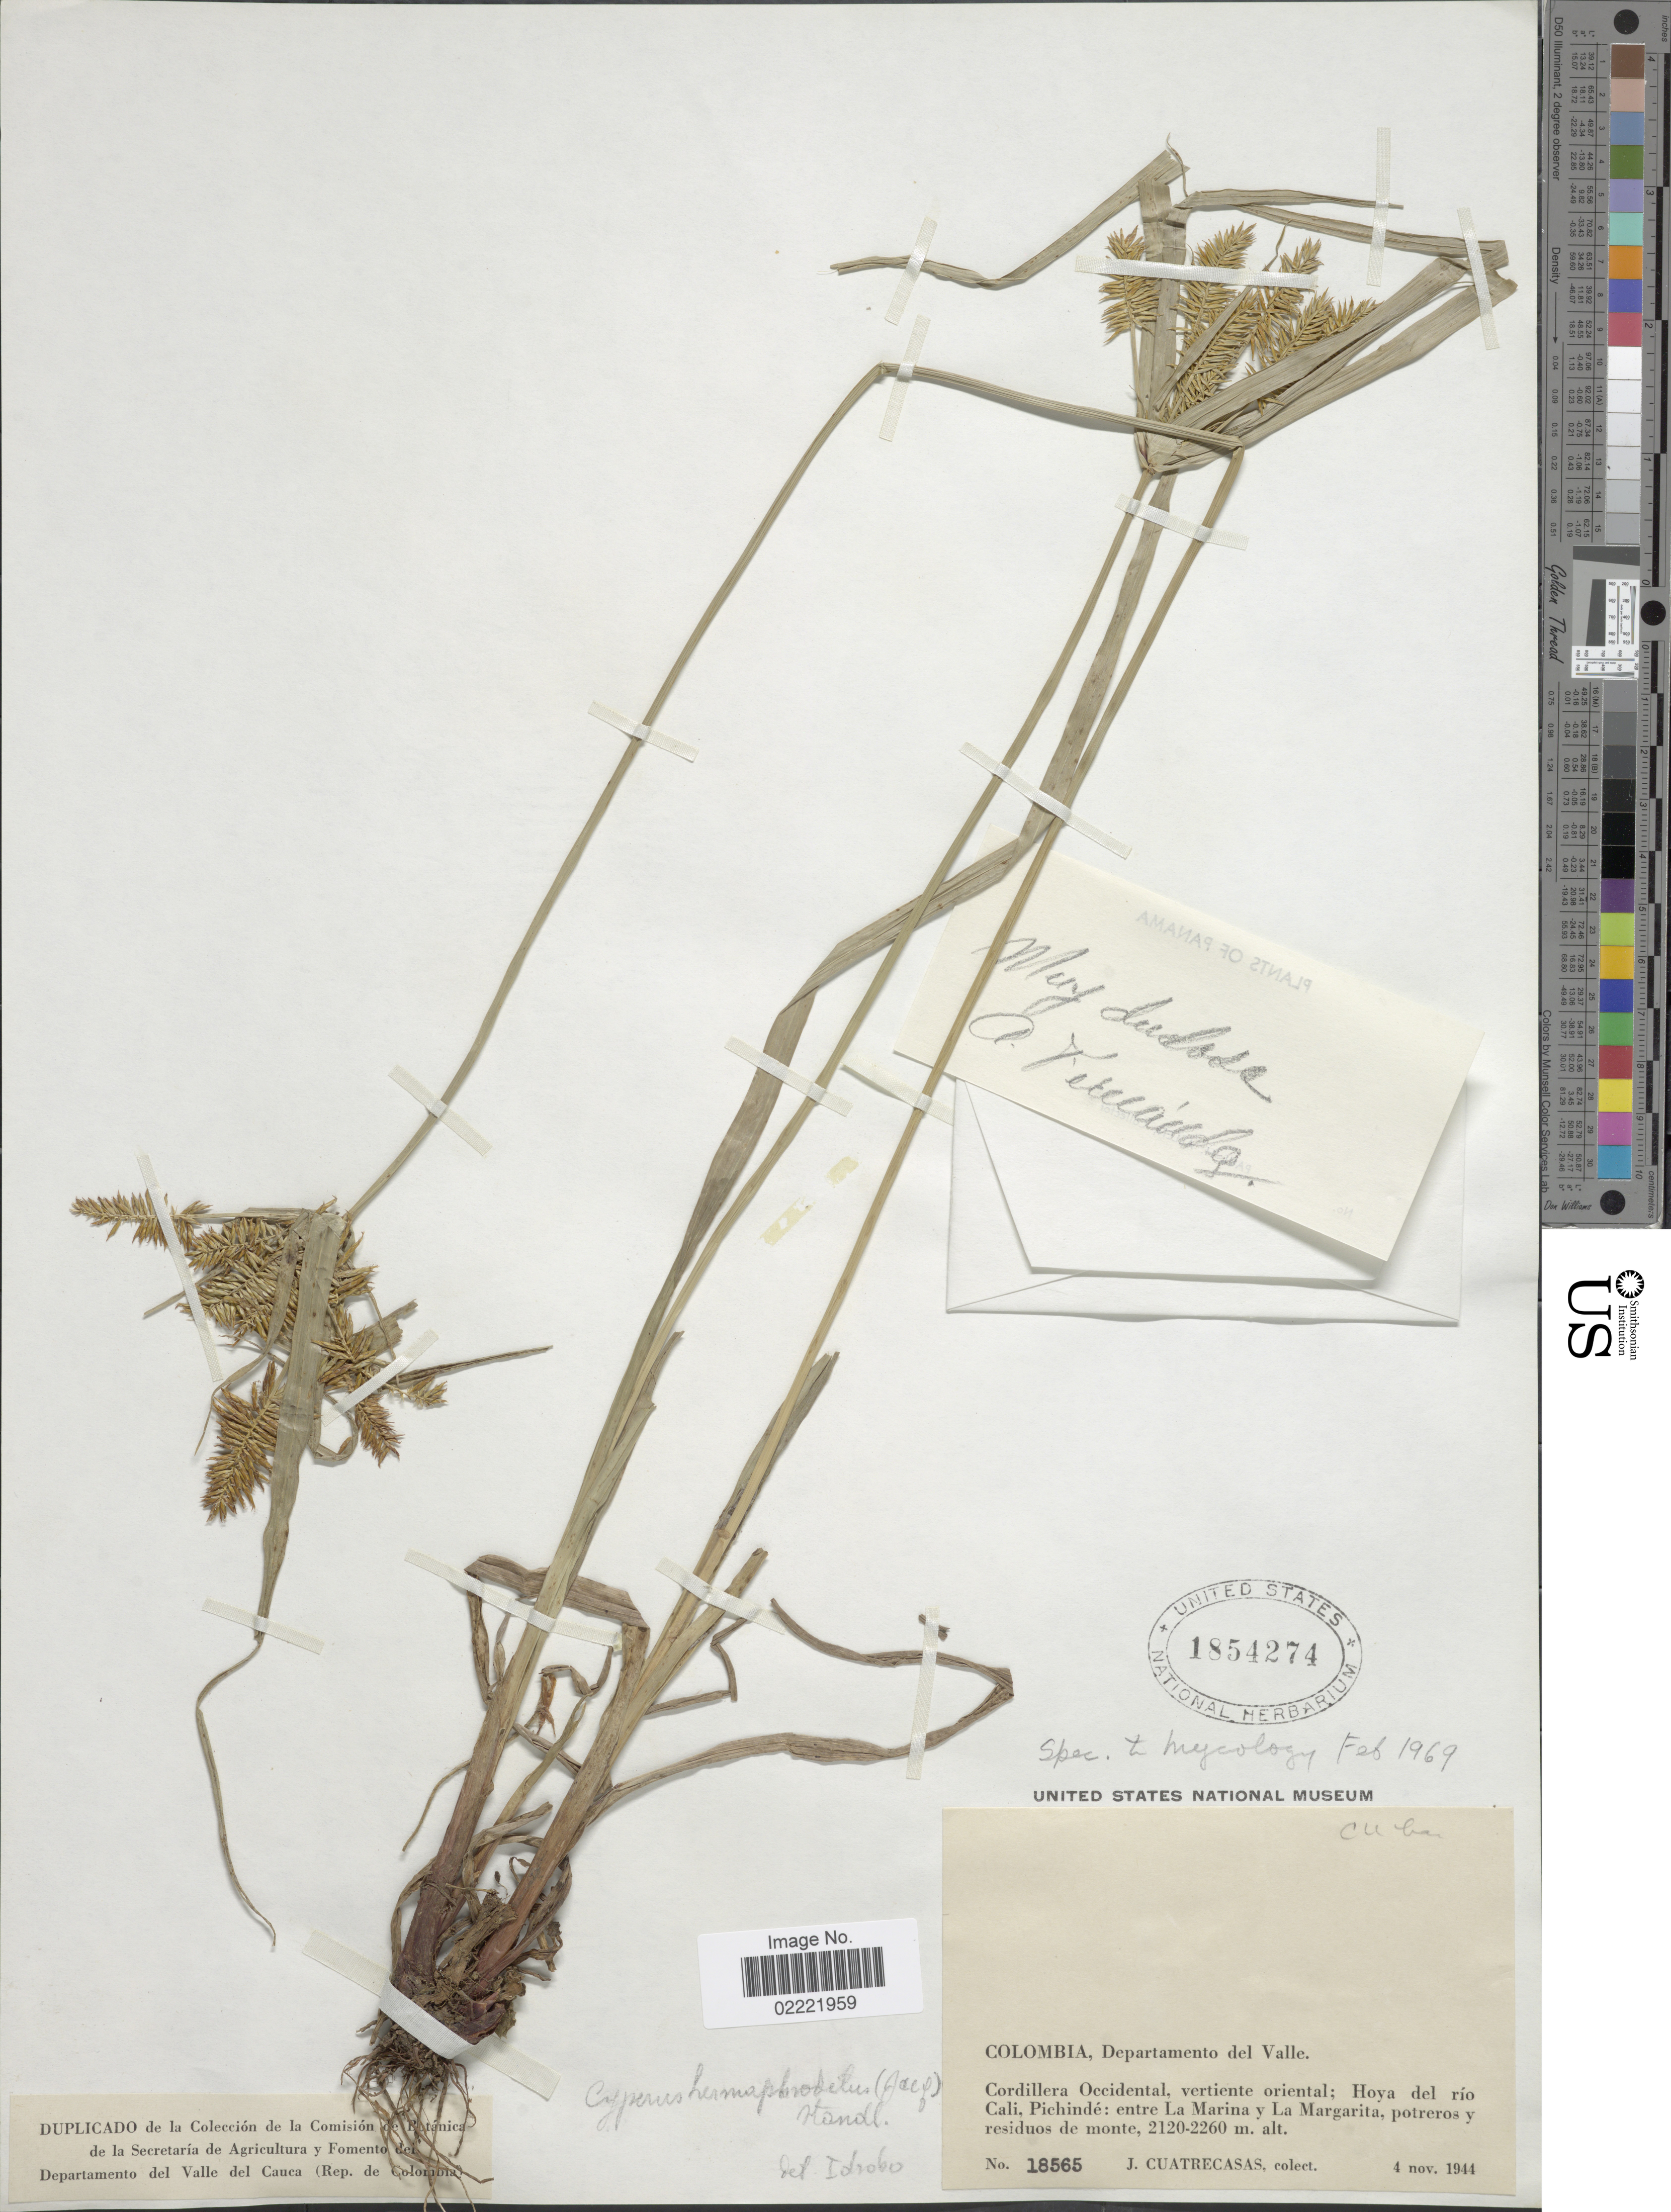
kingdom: Plantae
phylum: Tracheophyta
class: Liliopsida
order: Poales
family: Cyperaceae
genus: Cyperus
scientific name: Cyperus hermaphroditus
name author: (Jacq.) Standl.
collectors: J. Cuatrecasas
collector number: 18565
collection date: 1944-11-04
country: Colombia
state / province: Valle del Cauca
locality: Departamento del Valle, Cordillera Occidental, vertiente oriental: Hoya del rio Cali, Pichinde: entre La Morina y La Margarita, potreros y residuos de monte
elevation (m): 2120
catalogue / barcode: US 1854274